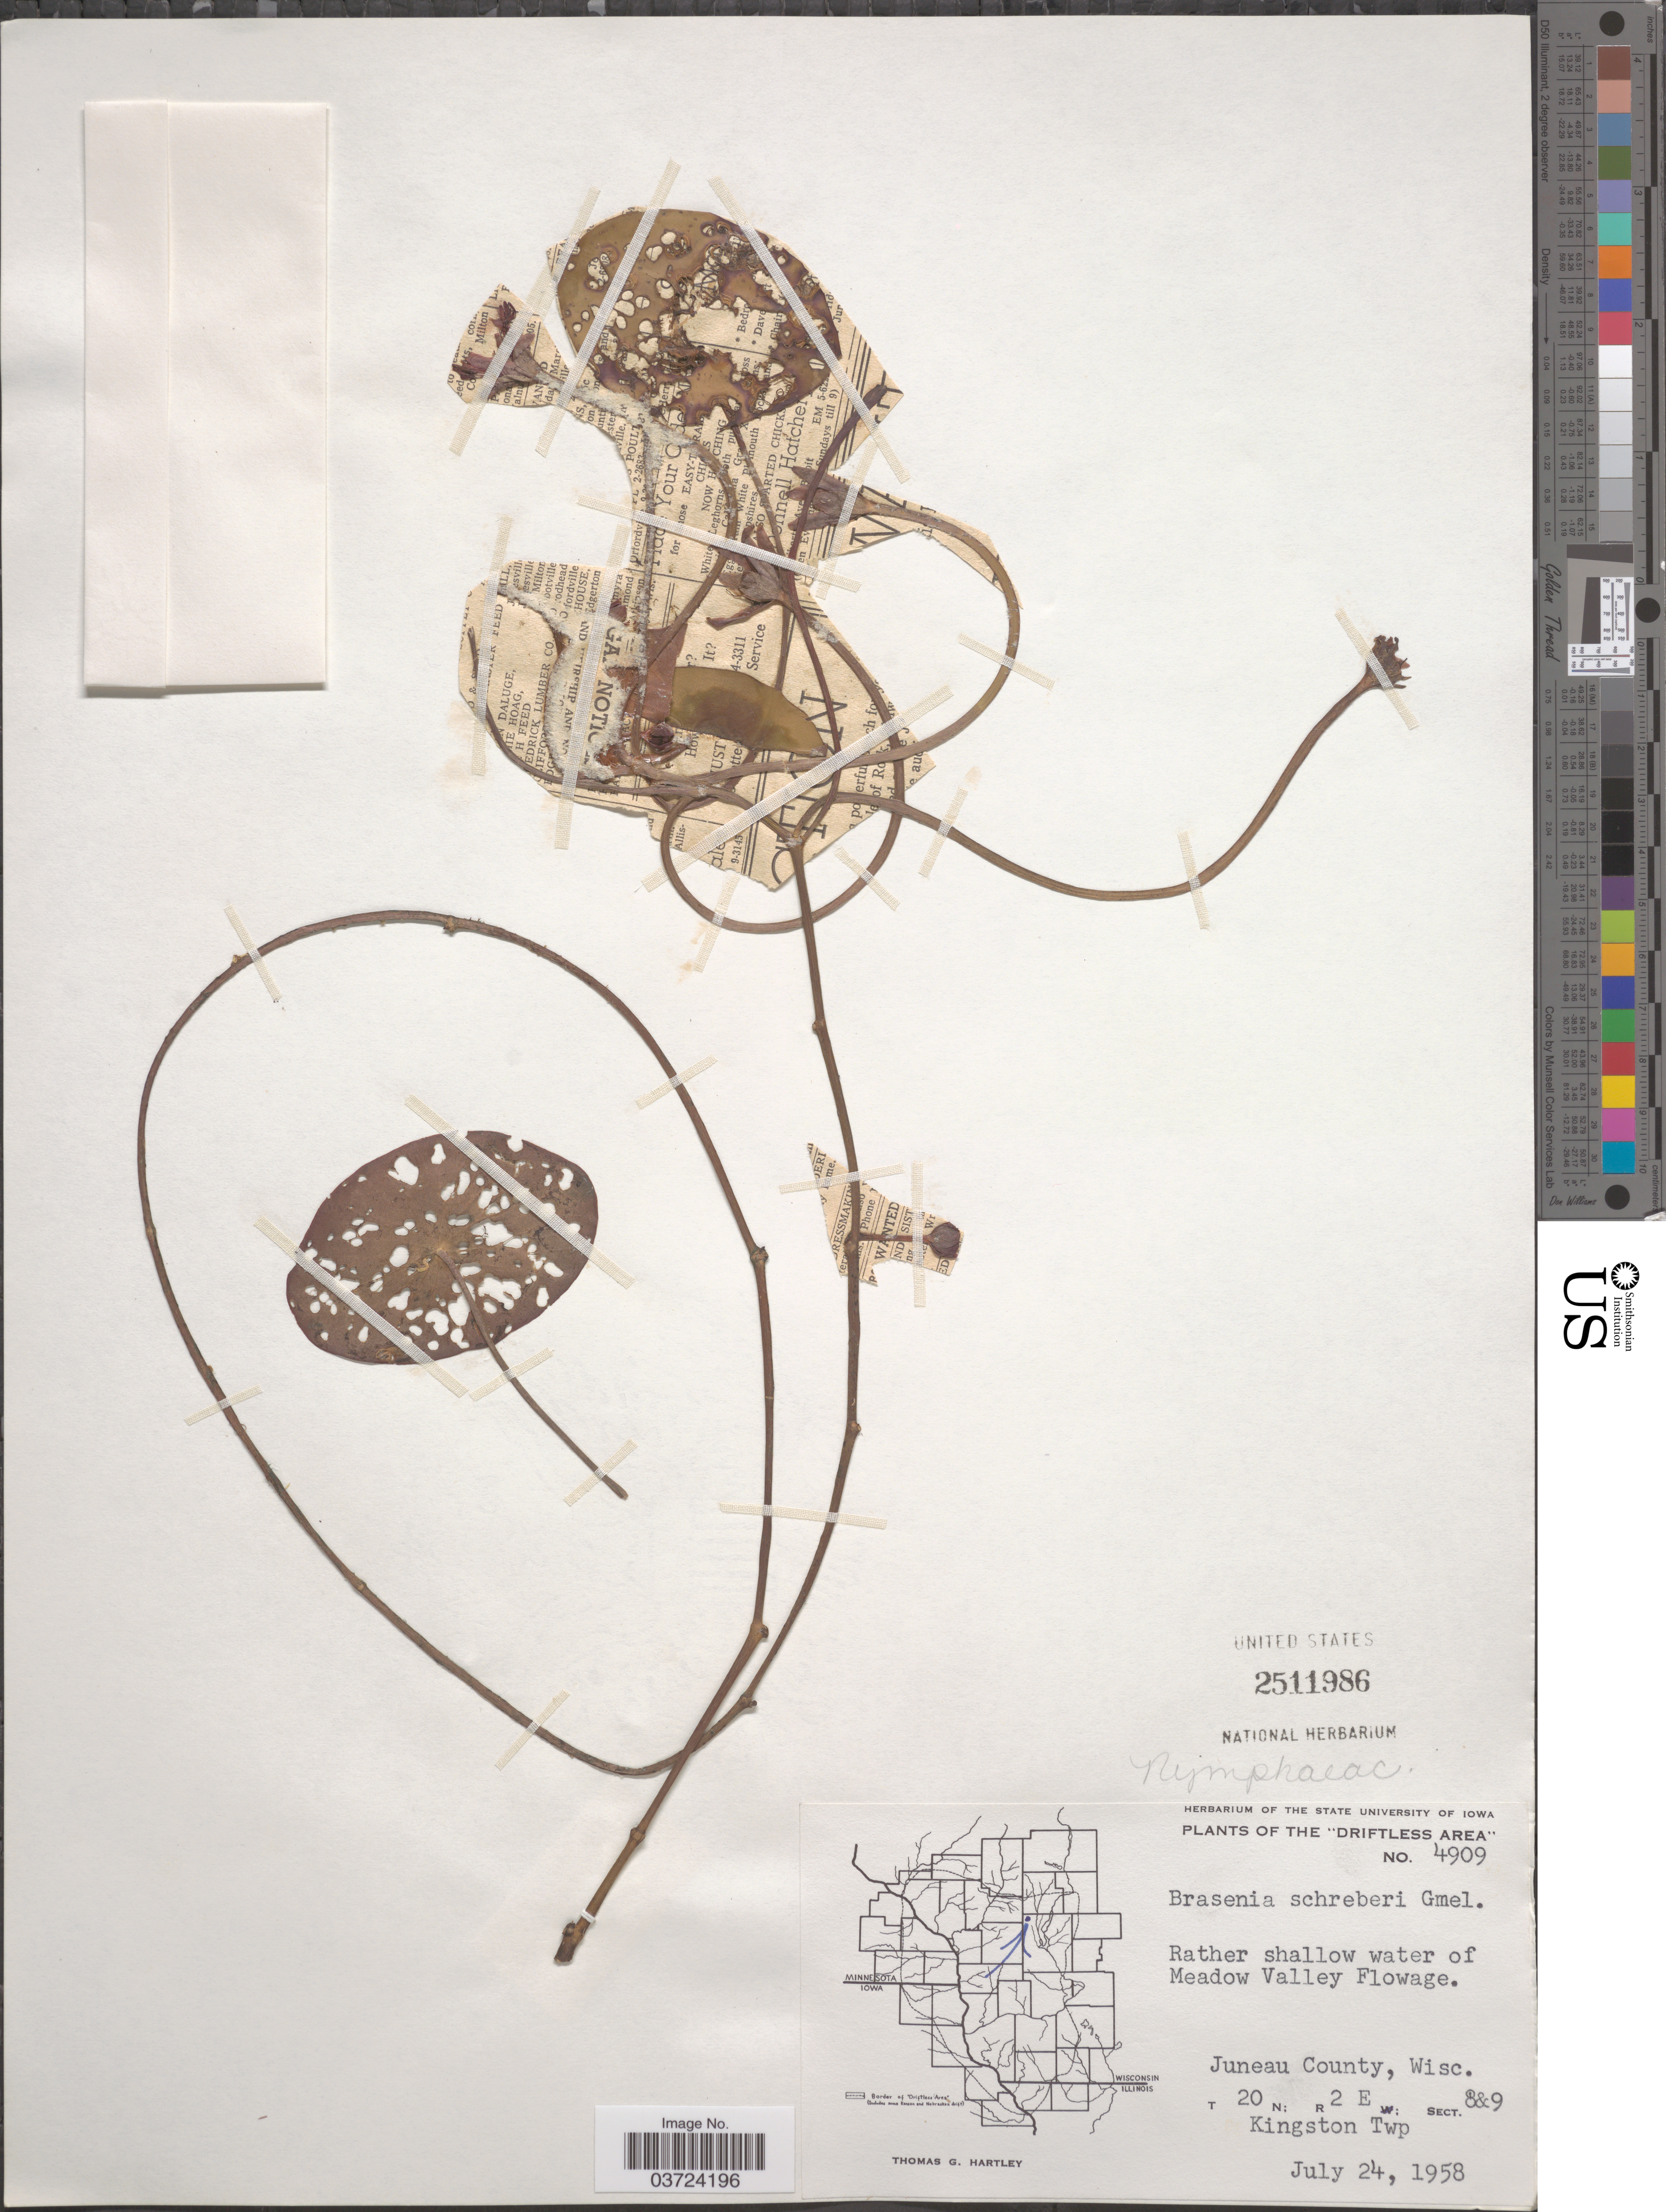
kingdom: Plantae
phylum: Tracheophyta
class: Magnoliopsida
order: Nymphaeales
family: Cabombaceae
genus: Brasenia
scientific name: Brasenia schreberi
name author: J.F. Gmel.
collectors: T. G. Hartley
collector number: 4909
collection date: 1958-07-24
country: United States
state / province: Wisconsin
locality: The 'Driftless Area'. Rather shallow water of Meadow Valley Flowage. Juneau County. T 20 N: R 2 E: Sect. 8&9. Kingston Twp.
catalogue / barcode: US 2511986